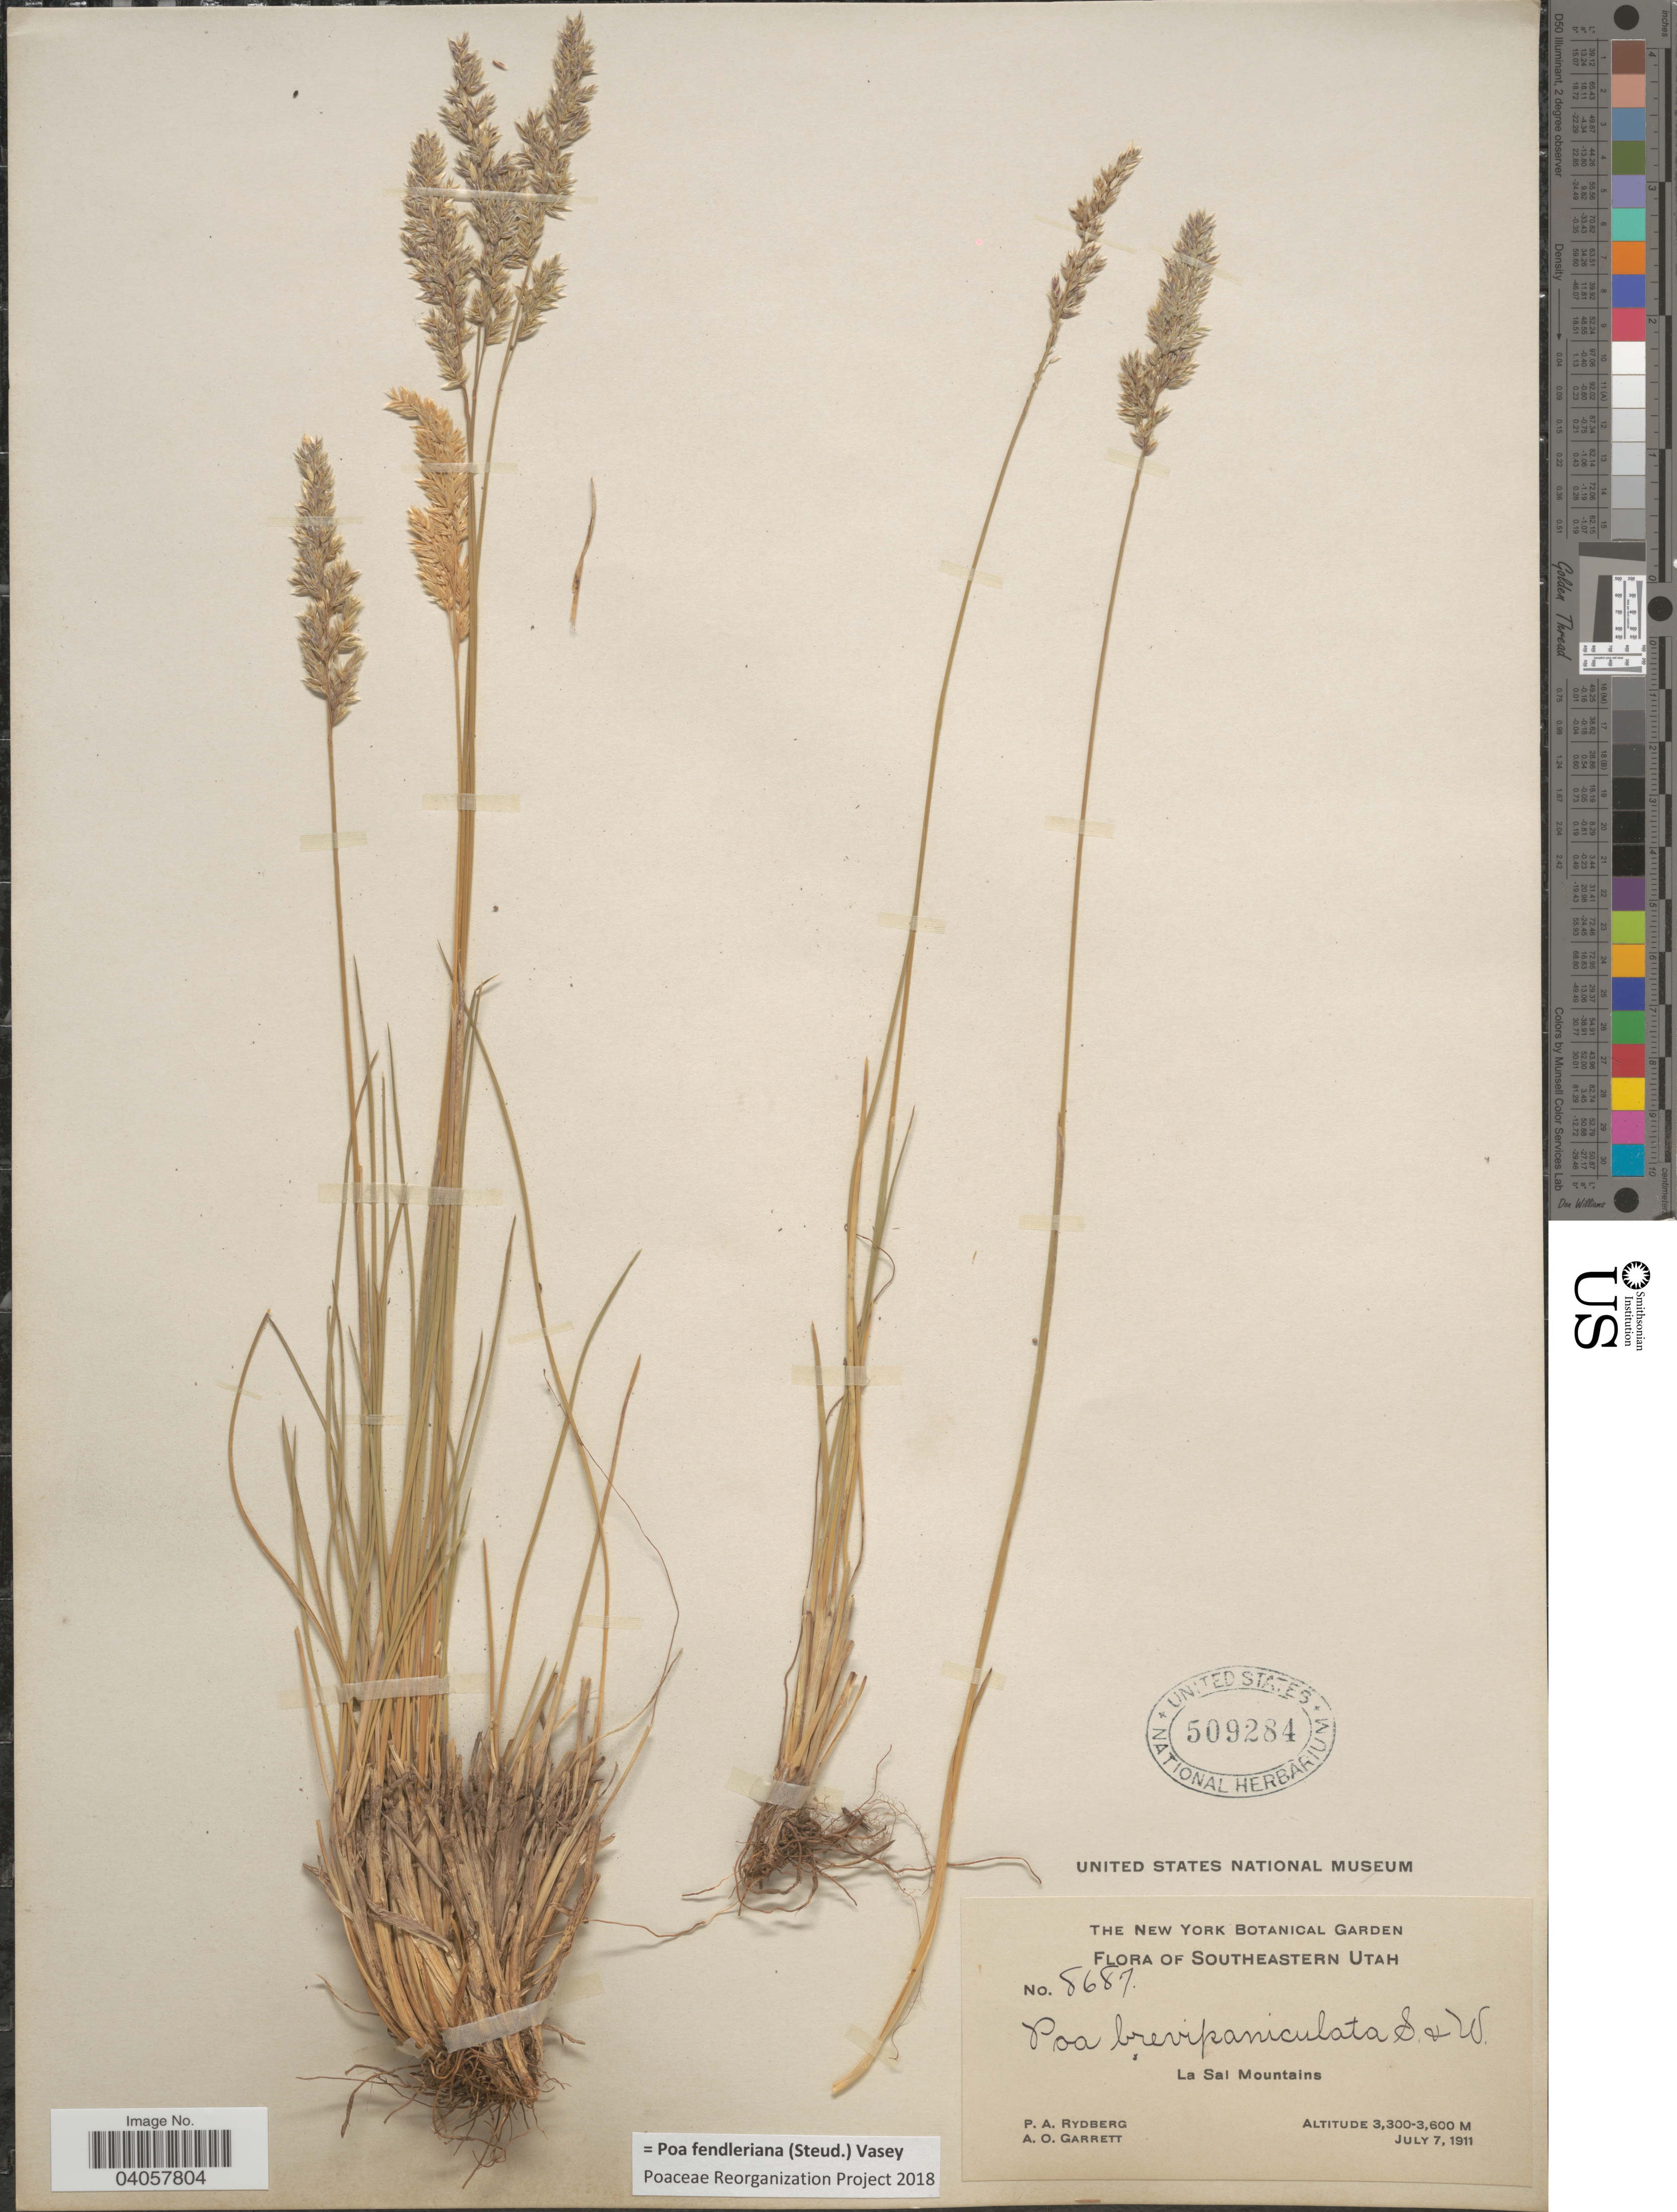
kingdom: Plantae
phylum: Tracheophyta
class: Liliopsida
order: Poales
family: Poaceae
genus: Poa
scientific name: Poa fendleriana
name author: (Steud.) Vasey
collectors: P. A. Rydberg & A. O. Garrett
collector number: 8687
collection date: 1911-07-07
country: United States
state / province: Utah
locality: Southeastern Utah. La Sal Mountains.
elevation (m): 3300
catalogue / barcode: US 509284